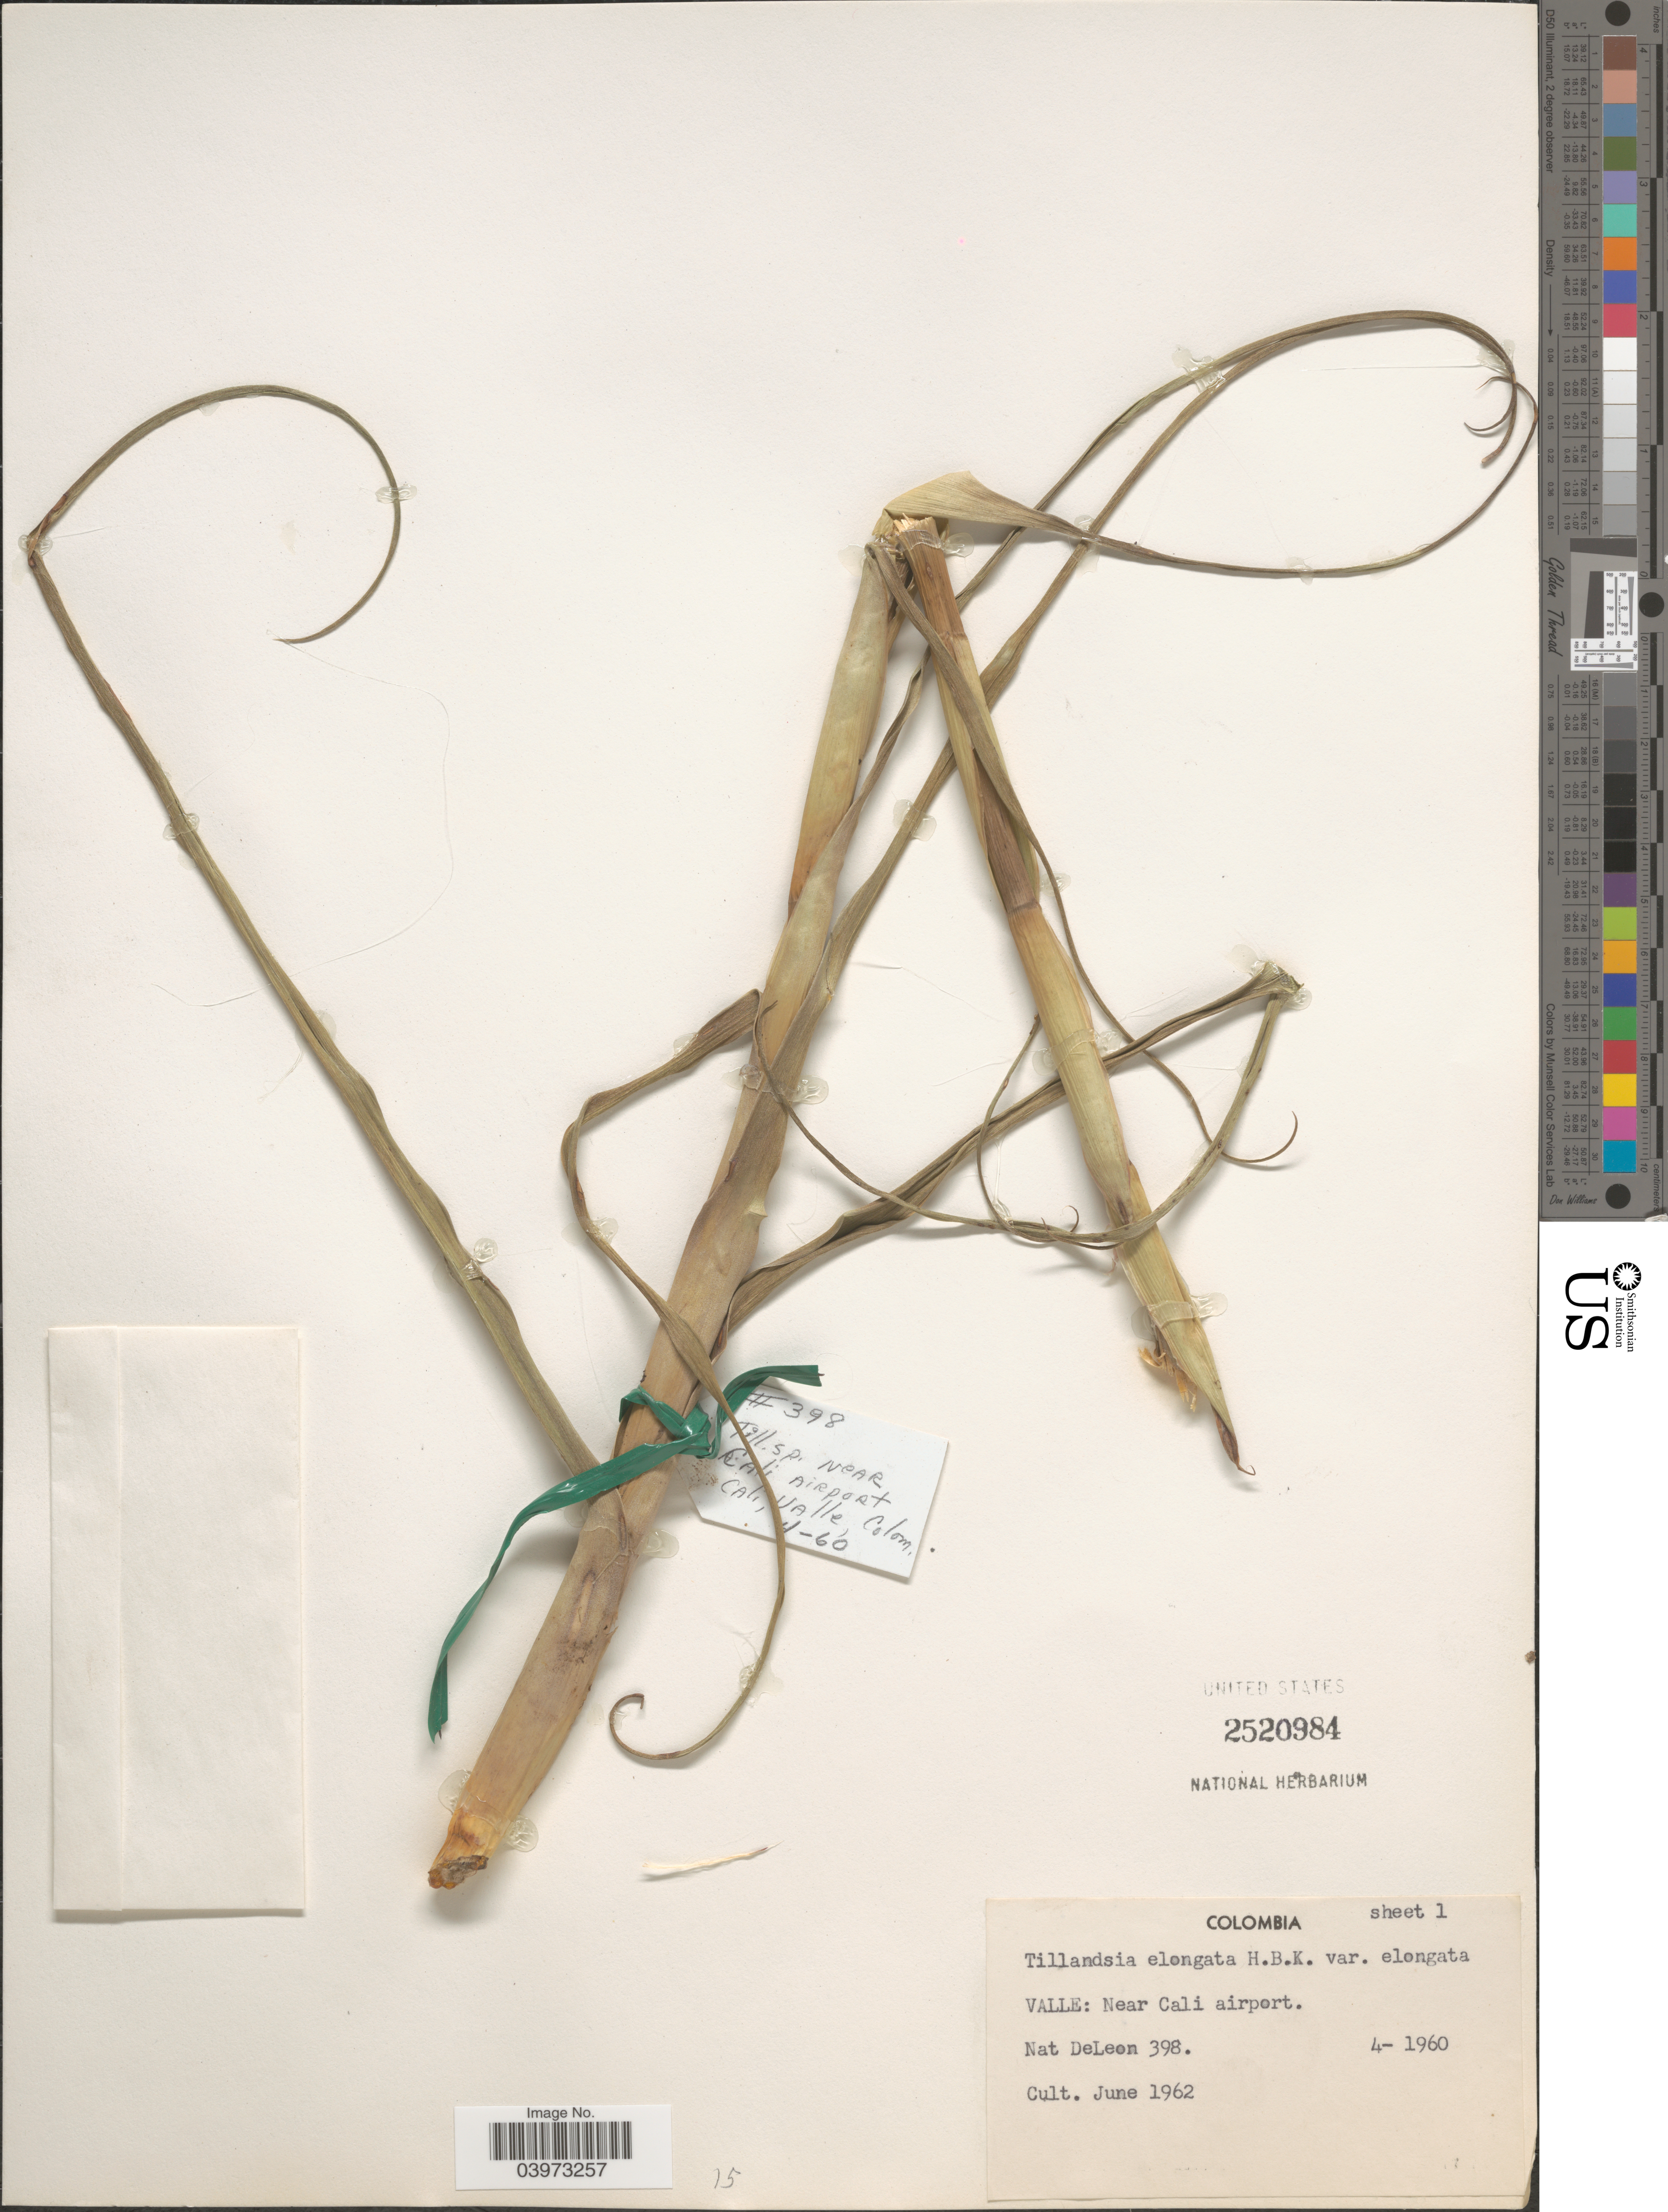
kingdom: Plantae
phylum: Tracheophyta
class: Liliopsida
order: Poales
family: Bromeliaceae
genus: Tillandsia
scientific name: Tillandsia elongata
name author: Kunth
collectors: N. J. DeLeon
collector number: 398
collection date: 1960-04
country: Colombia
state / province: Valle del Cauca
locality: Valle: Near Cali airport.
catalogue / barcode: US 2520984